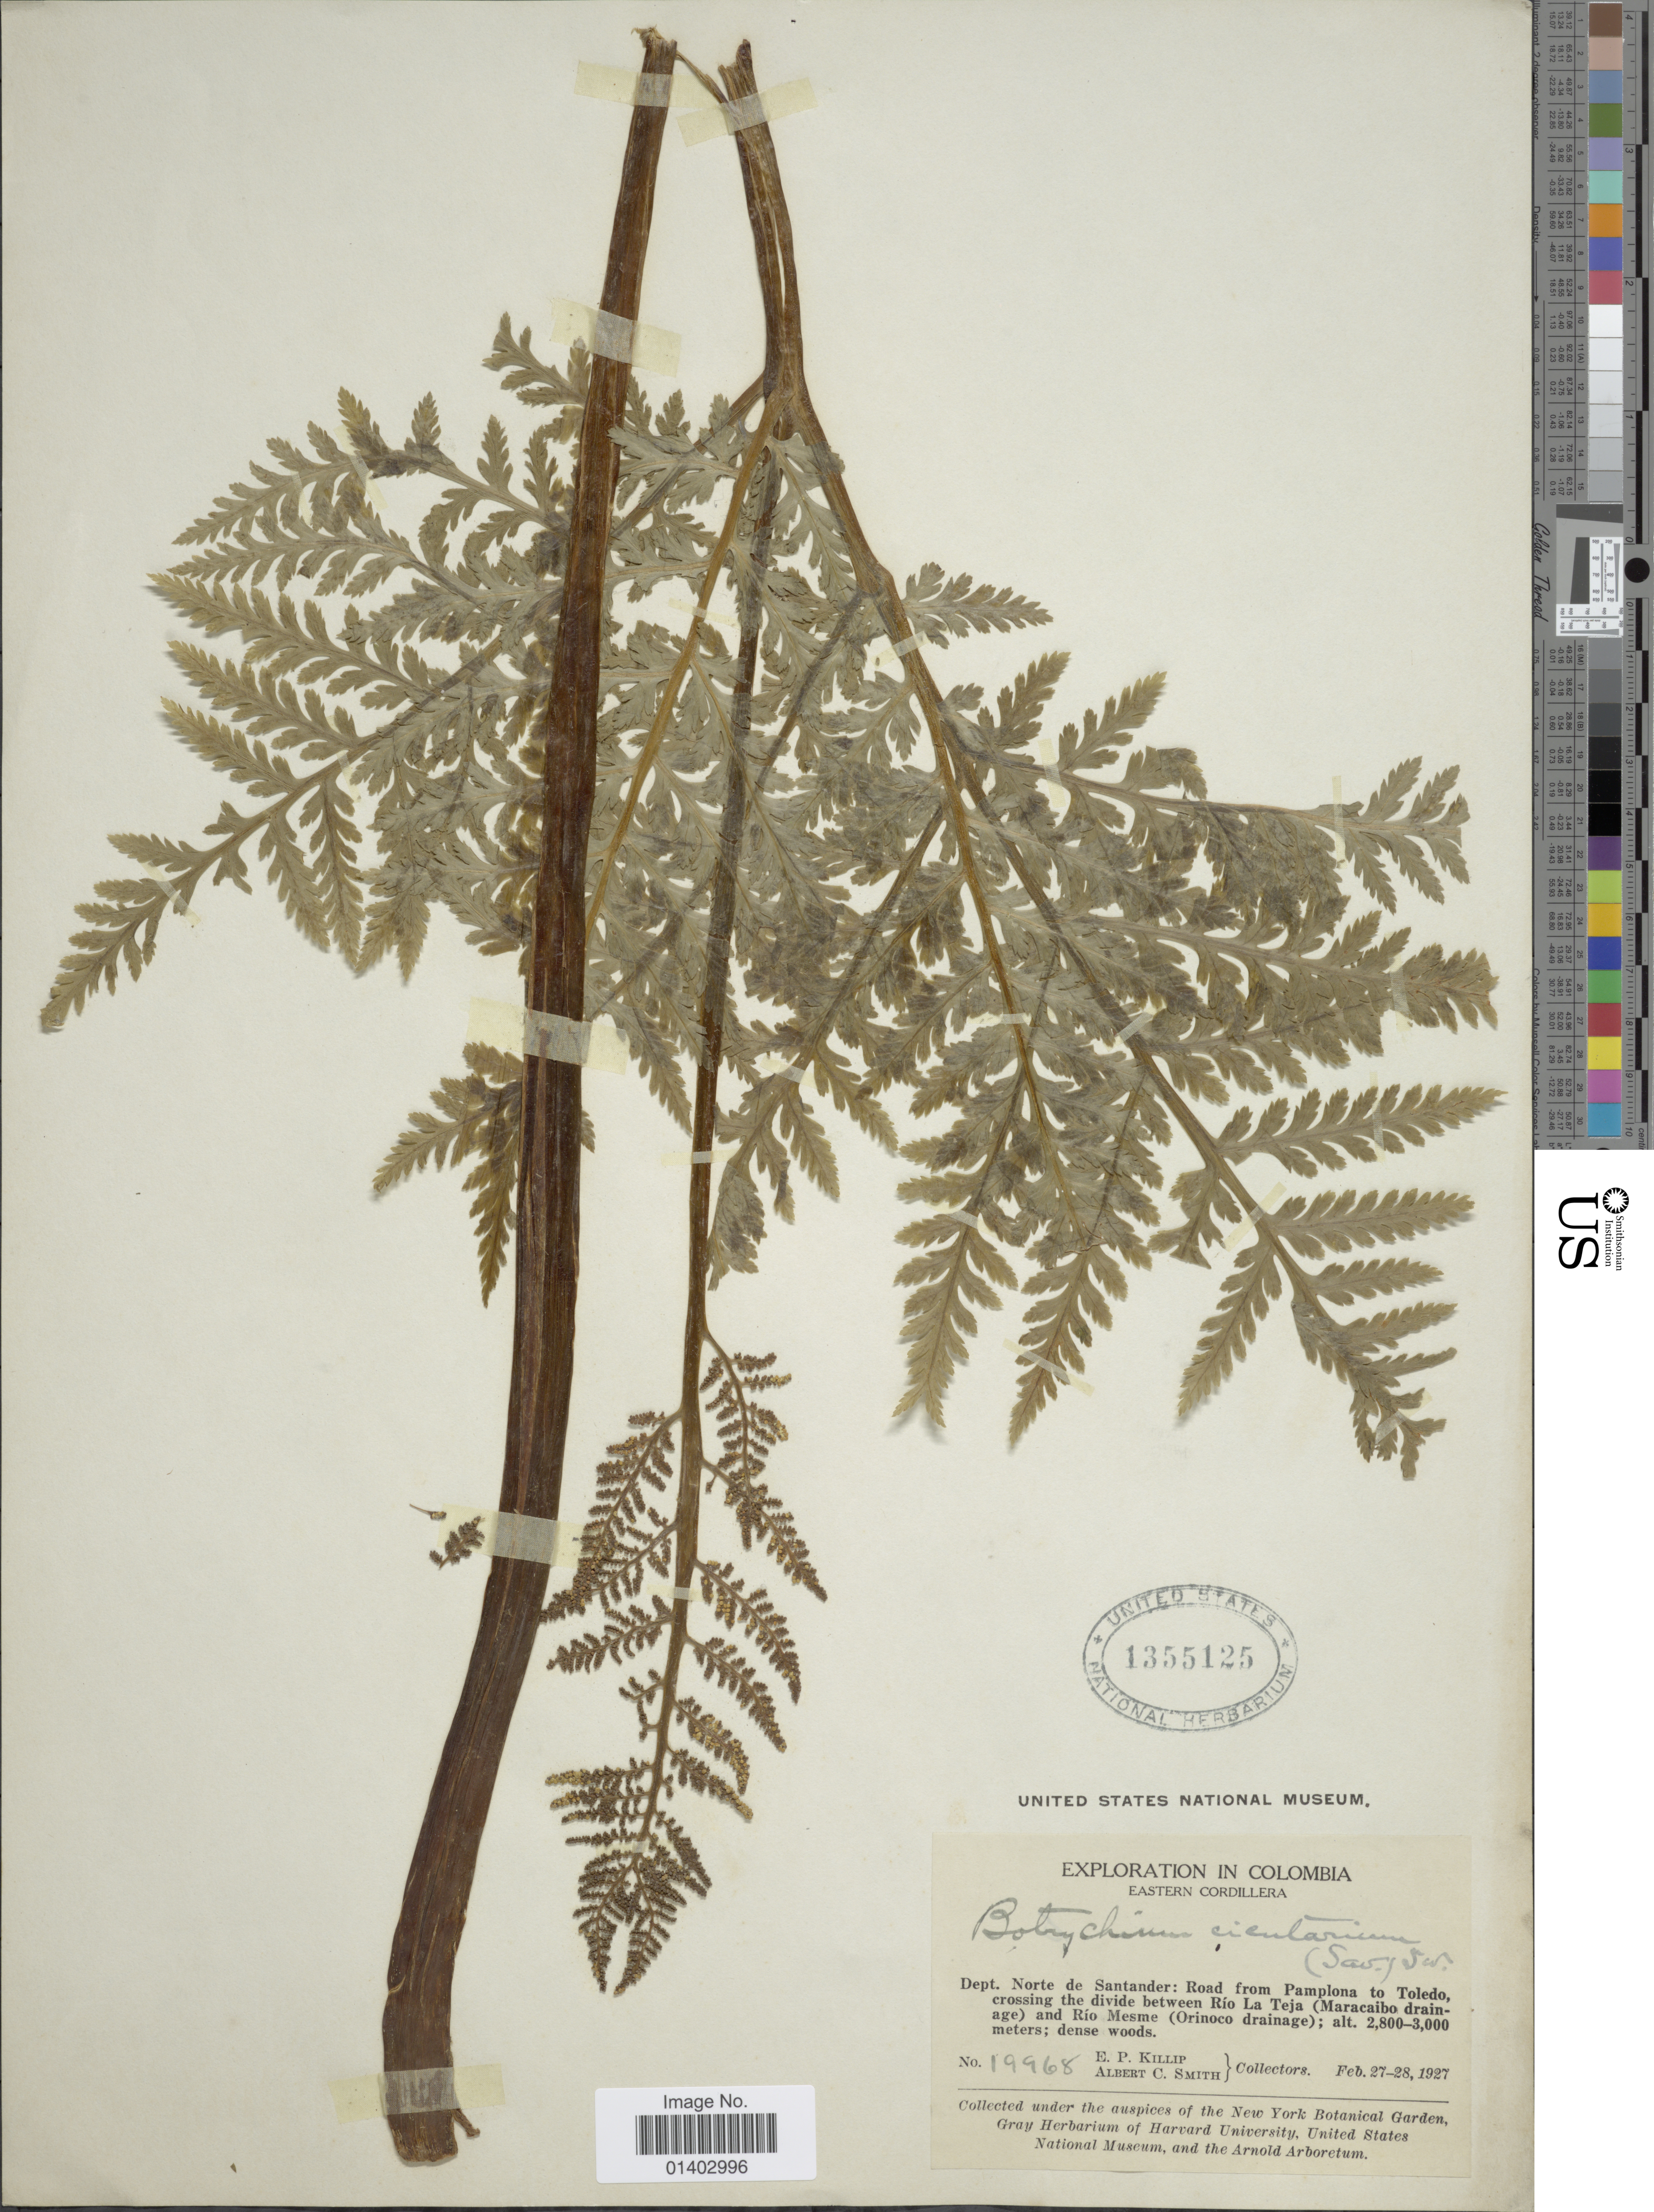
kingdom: Plantae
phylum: Tracheophyta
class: Polypodiopsida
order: Ophioglossales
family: Ophioglossaceae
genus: Botrychium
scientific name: Botrychium virginianum var. mexicanum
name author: Hook. & Grev.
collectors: E. P. Killip & A. C. Smith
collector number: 19968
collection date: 1927-02-27/1927-02-28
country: Colombia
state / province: Norte de Santander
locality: Eastern Cordillera, Road from Pamplona to Toledo, crossing the divide between Río La Teja (Maracaibo drainage) and Río Mesme (Orinoco drainage)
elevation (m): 2800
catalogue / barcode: US 1355125